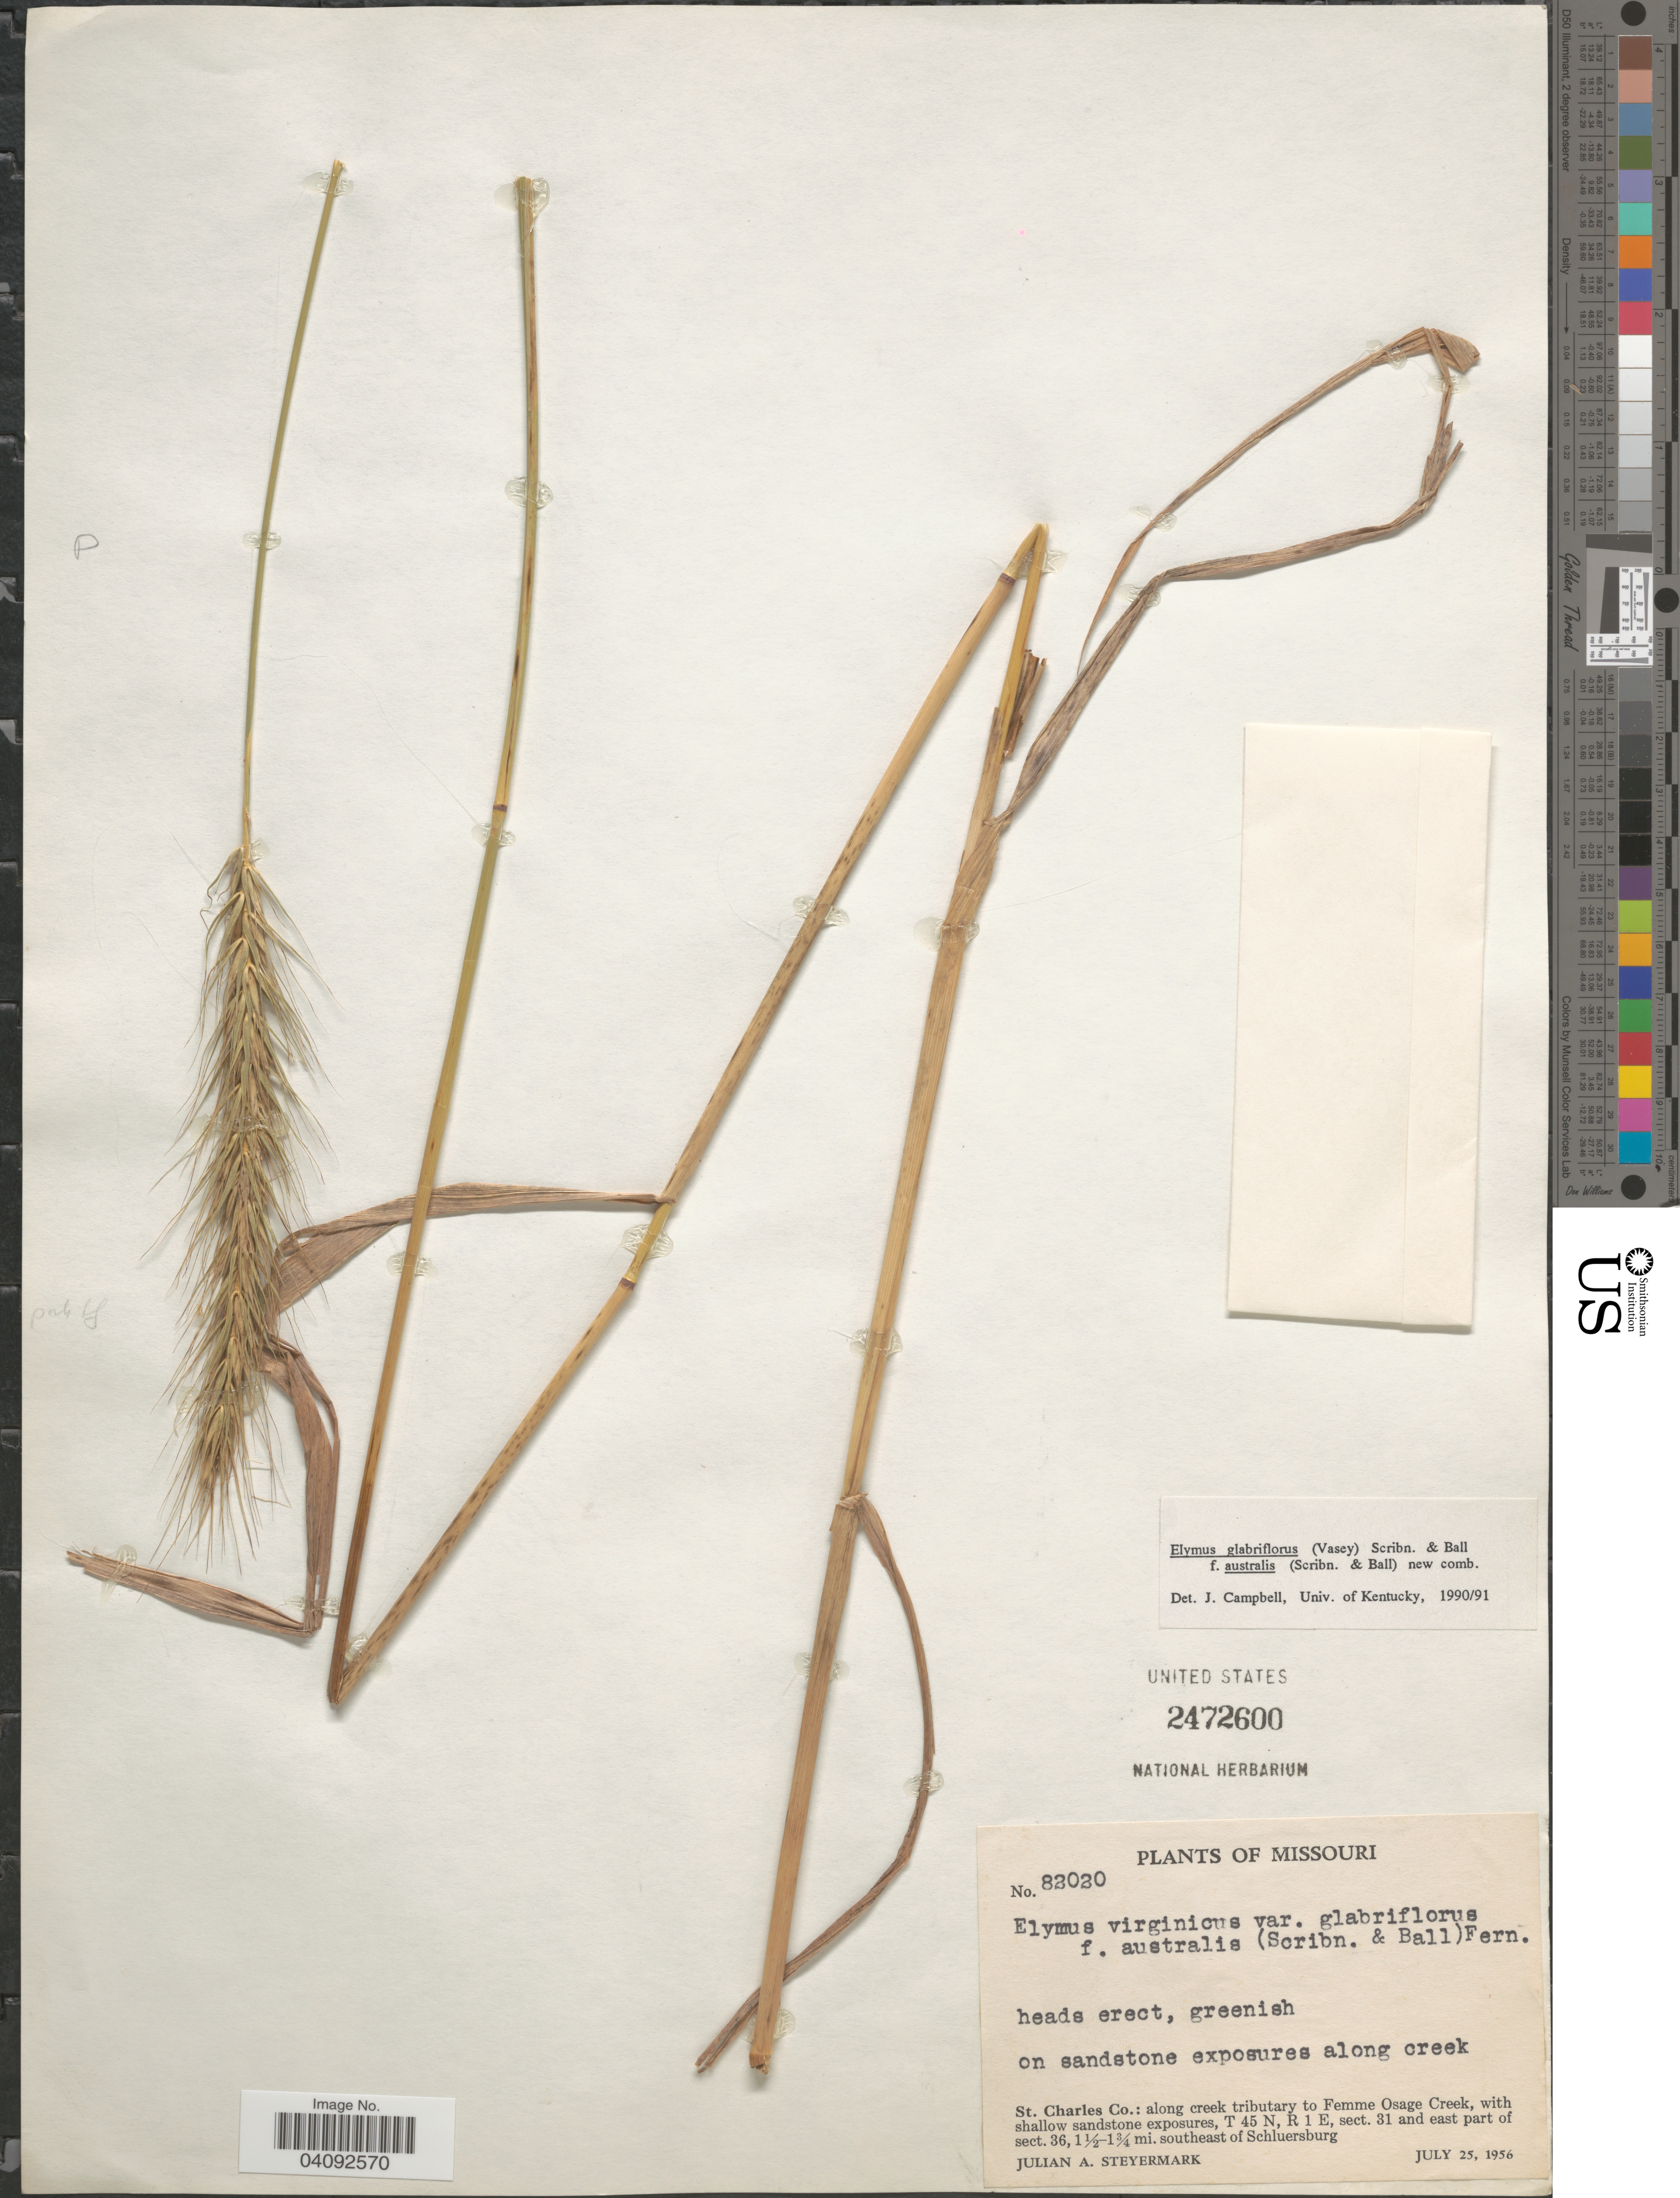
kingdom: Plantae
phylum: Tracheophyta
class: Liliopsida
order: Poales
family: Poaceae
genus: Elymus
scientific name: Elymus glabriflorus var. australis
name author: (Scribn. & C.R. Ball) J.J.N. Campb.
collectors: J. Steyermark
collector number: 82020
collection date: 1956-07-25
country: United States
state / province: Missouri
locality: St. Charles Co.: along creek tributary to Femme Osage Creek, with shallow sandstone exposures, T 45 N, R 1 E, sect. 31 and east part of sect. 36, 1½-1¾ mi. southeast of Schluersburg.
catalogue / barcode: US 2472600